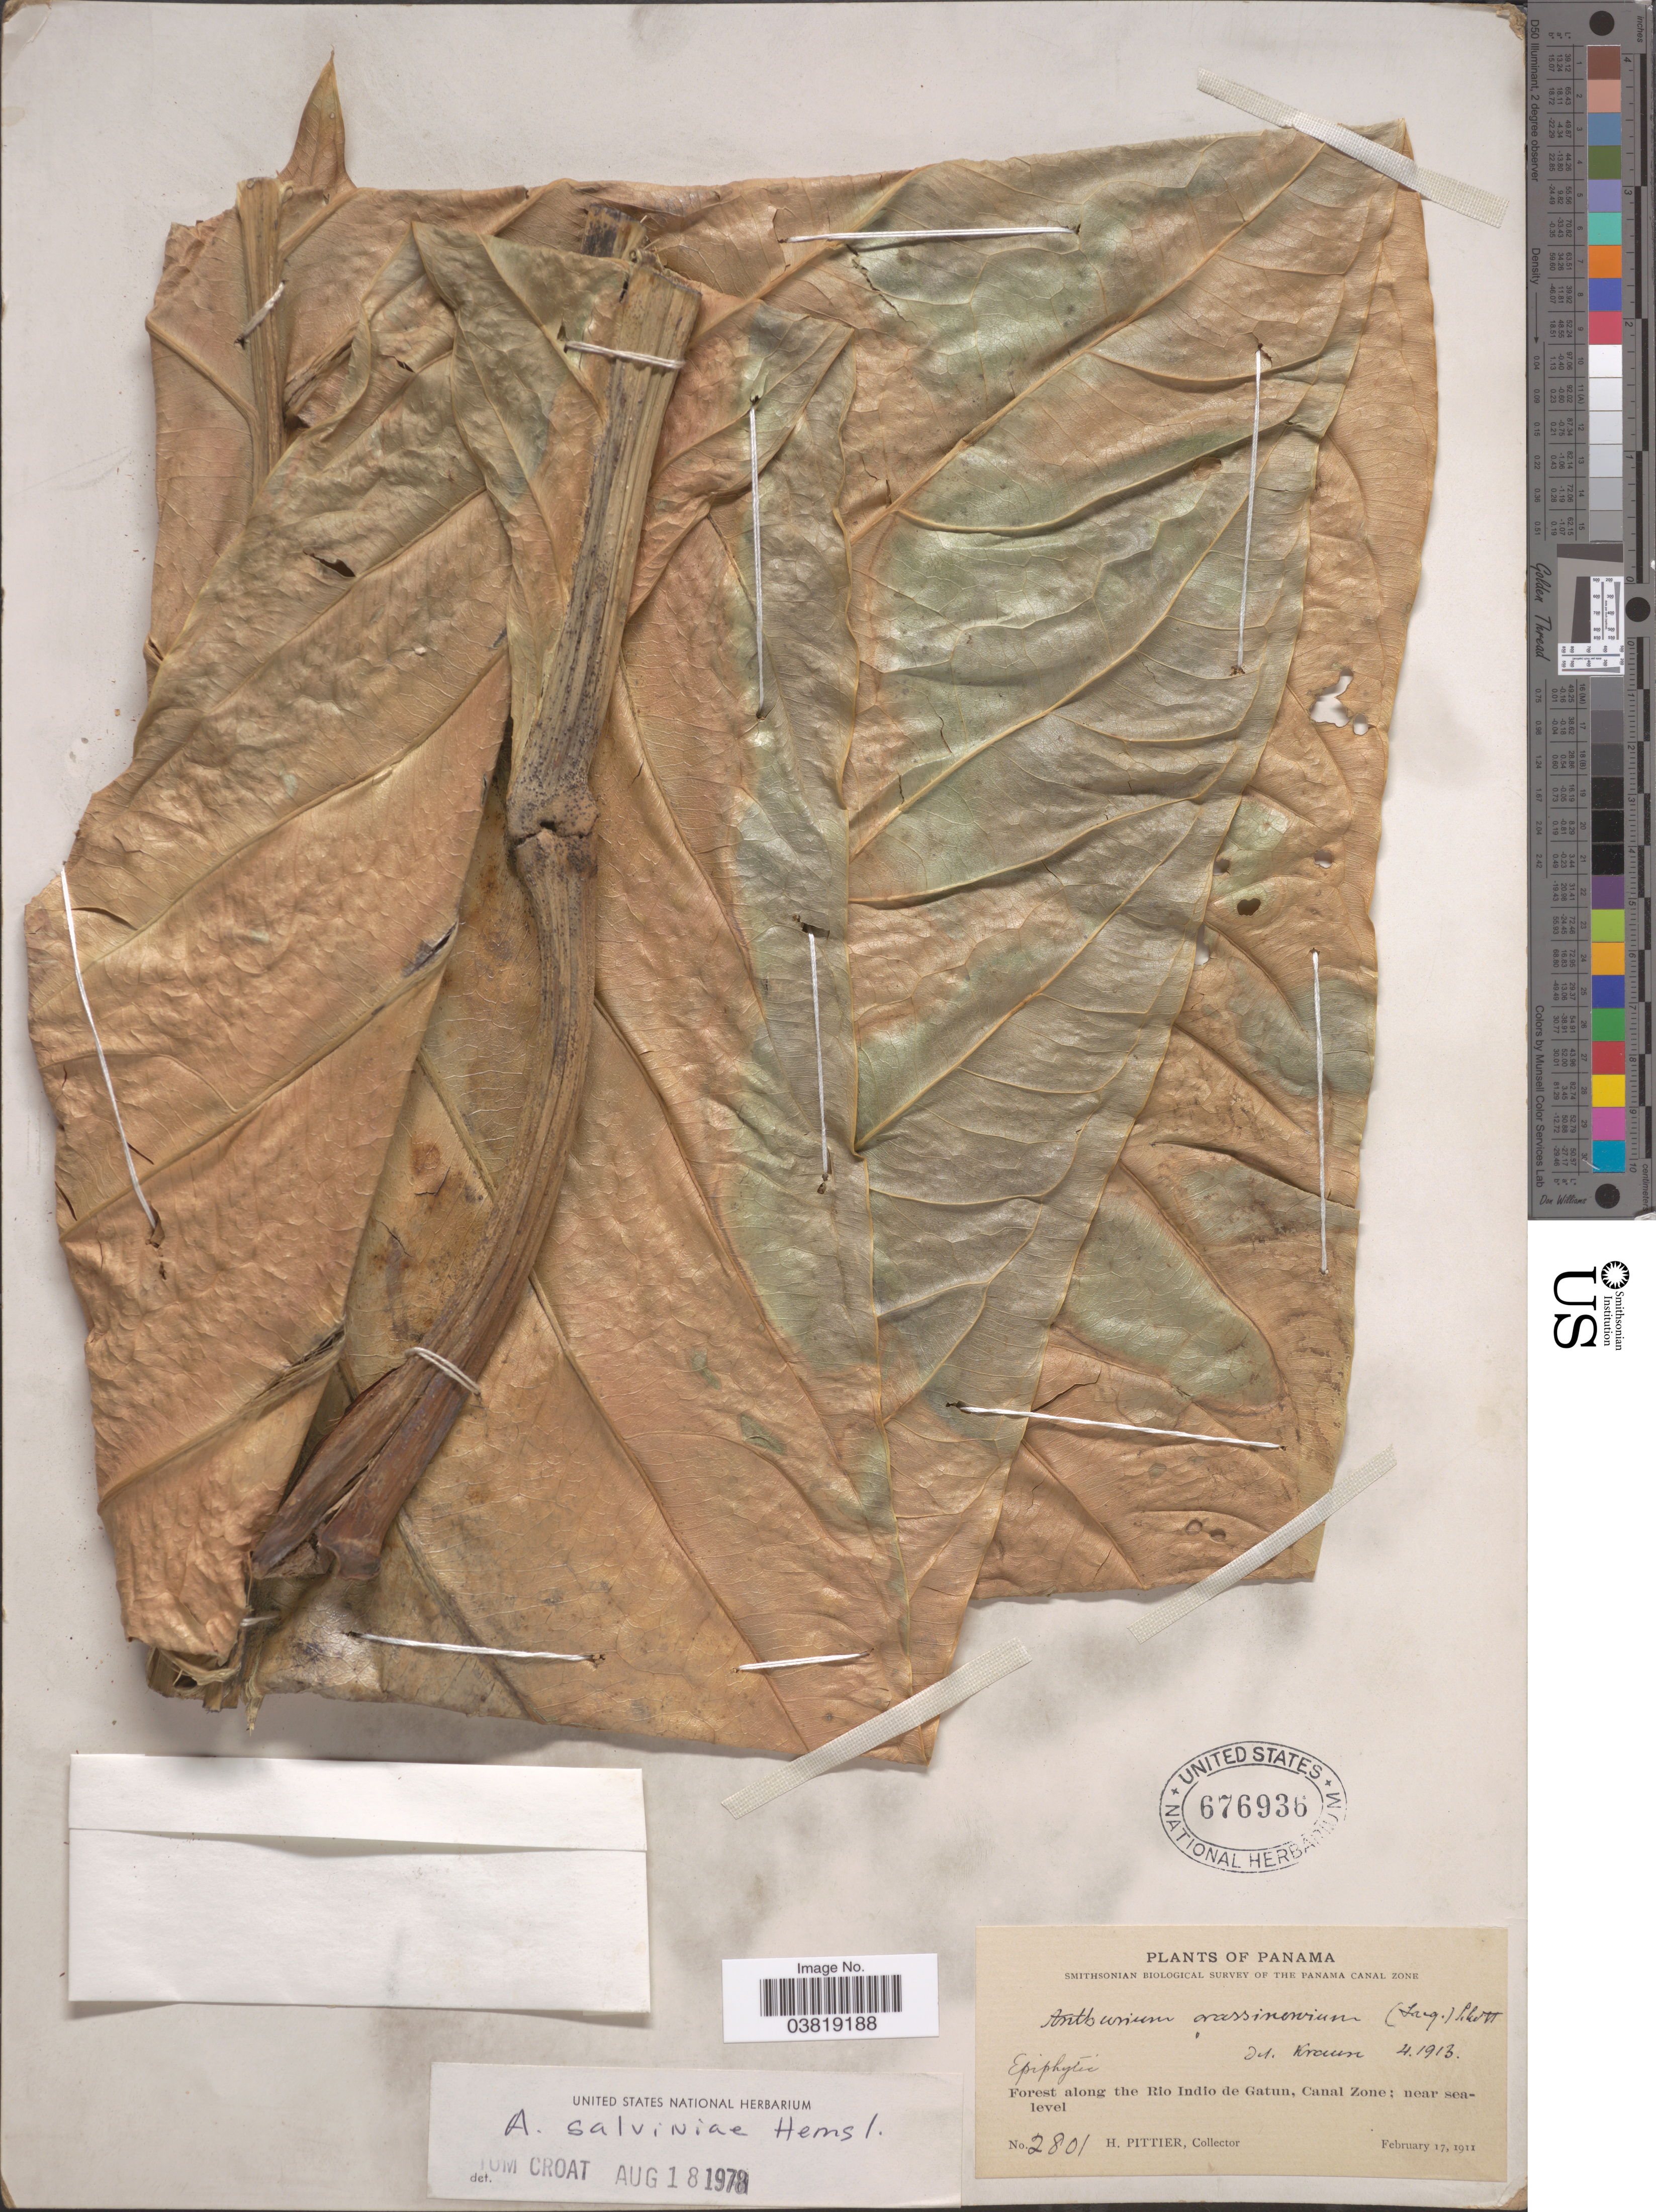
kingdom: Plantae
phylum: Tracheophyta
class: Liliopsida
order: Alismatales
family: Araceae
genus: Anthurium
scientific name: Anthurium salvinii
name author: Hemsl.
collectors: H. F. Pittier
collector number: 2801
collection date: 1911-02-17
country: Panama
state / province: Colón / Panamá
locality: The Panama Canal Zone. Along the Rio Indio de Gatun, Canal Zone.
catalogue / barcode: US 676936